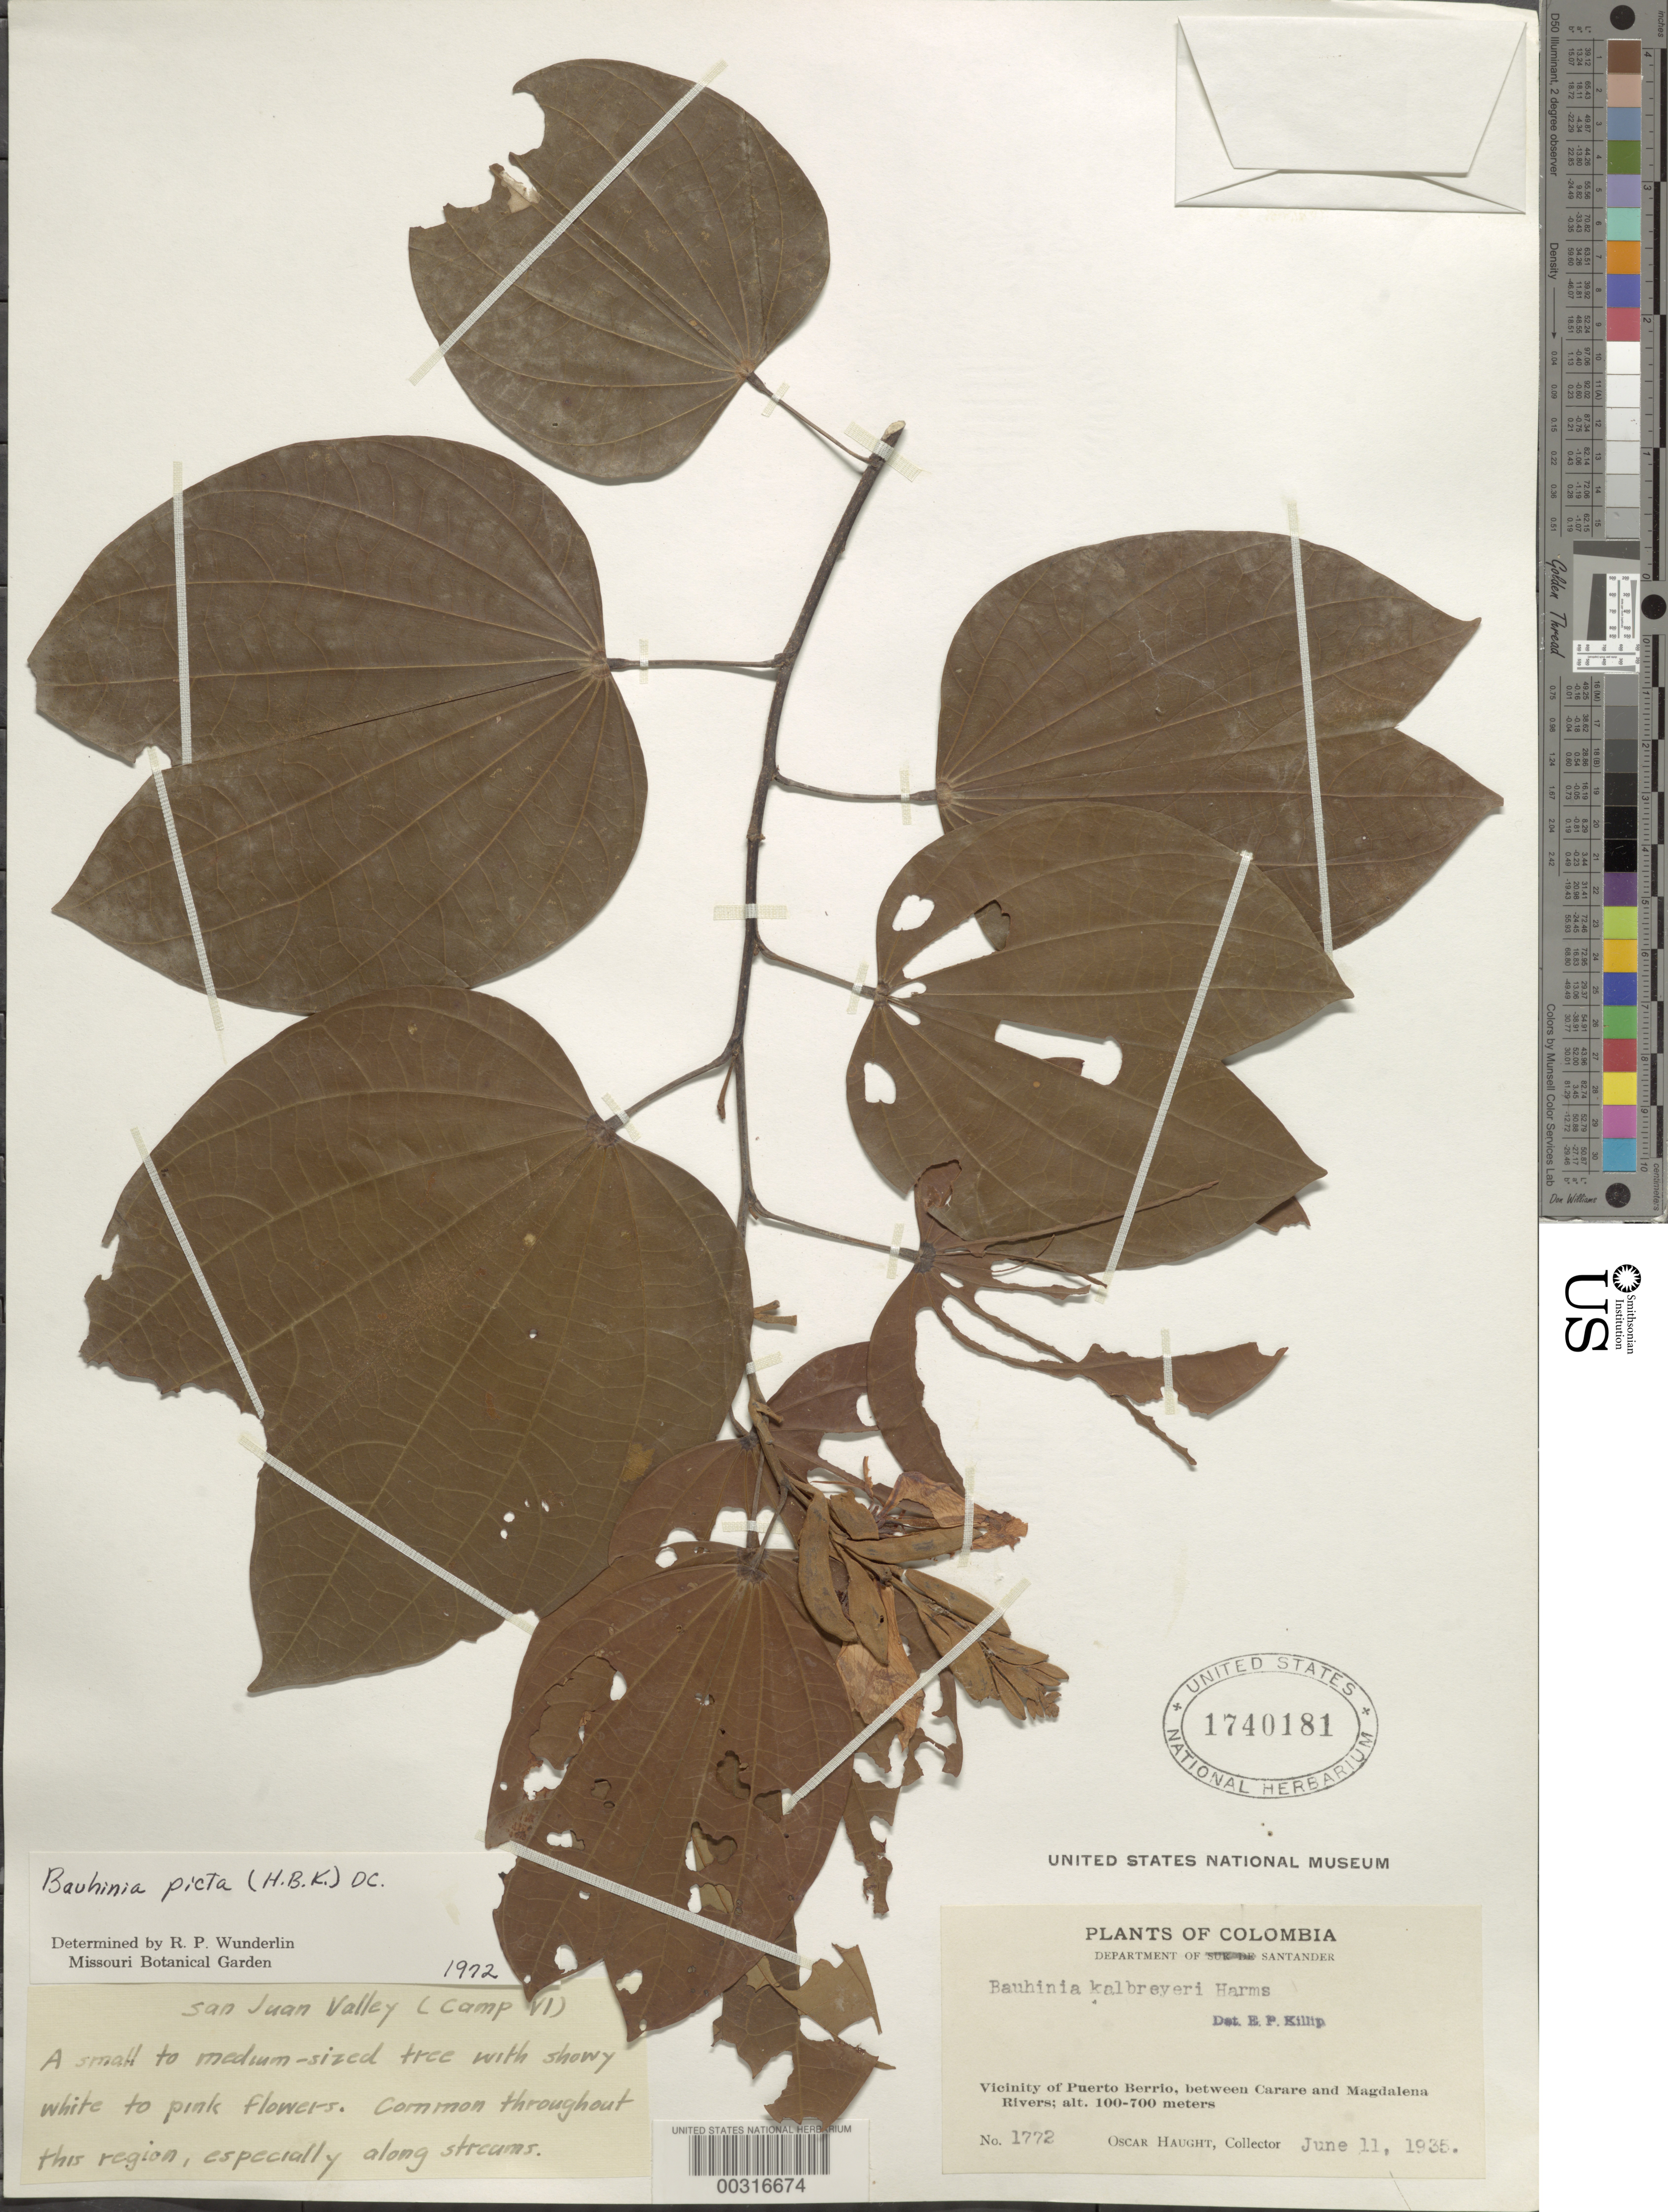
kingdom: Plantae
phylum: Tracheophyta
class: Magnoliopsida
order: Fabales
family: Fabaceae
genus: Bauhinia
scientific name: Bauhinia picta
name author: (Humb. & Bonpl.) DC.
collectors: O. L. Haught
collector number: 1772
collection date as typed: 11 Jun 1935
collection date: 1935-06-11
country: Colombia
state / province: Santander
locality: Vicinity of Puerto Berrio, between Carare and Magdalena Rivers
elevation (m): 100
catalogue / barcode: US 1740181